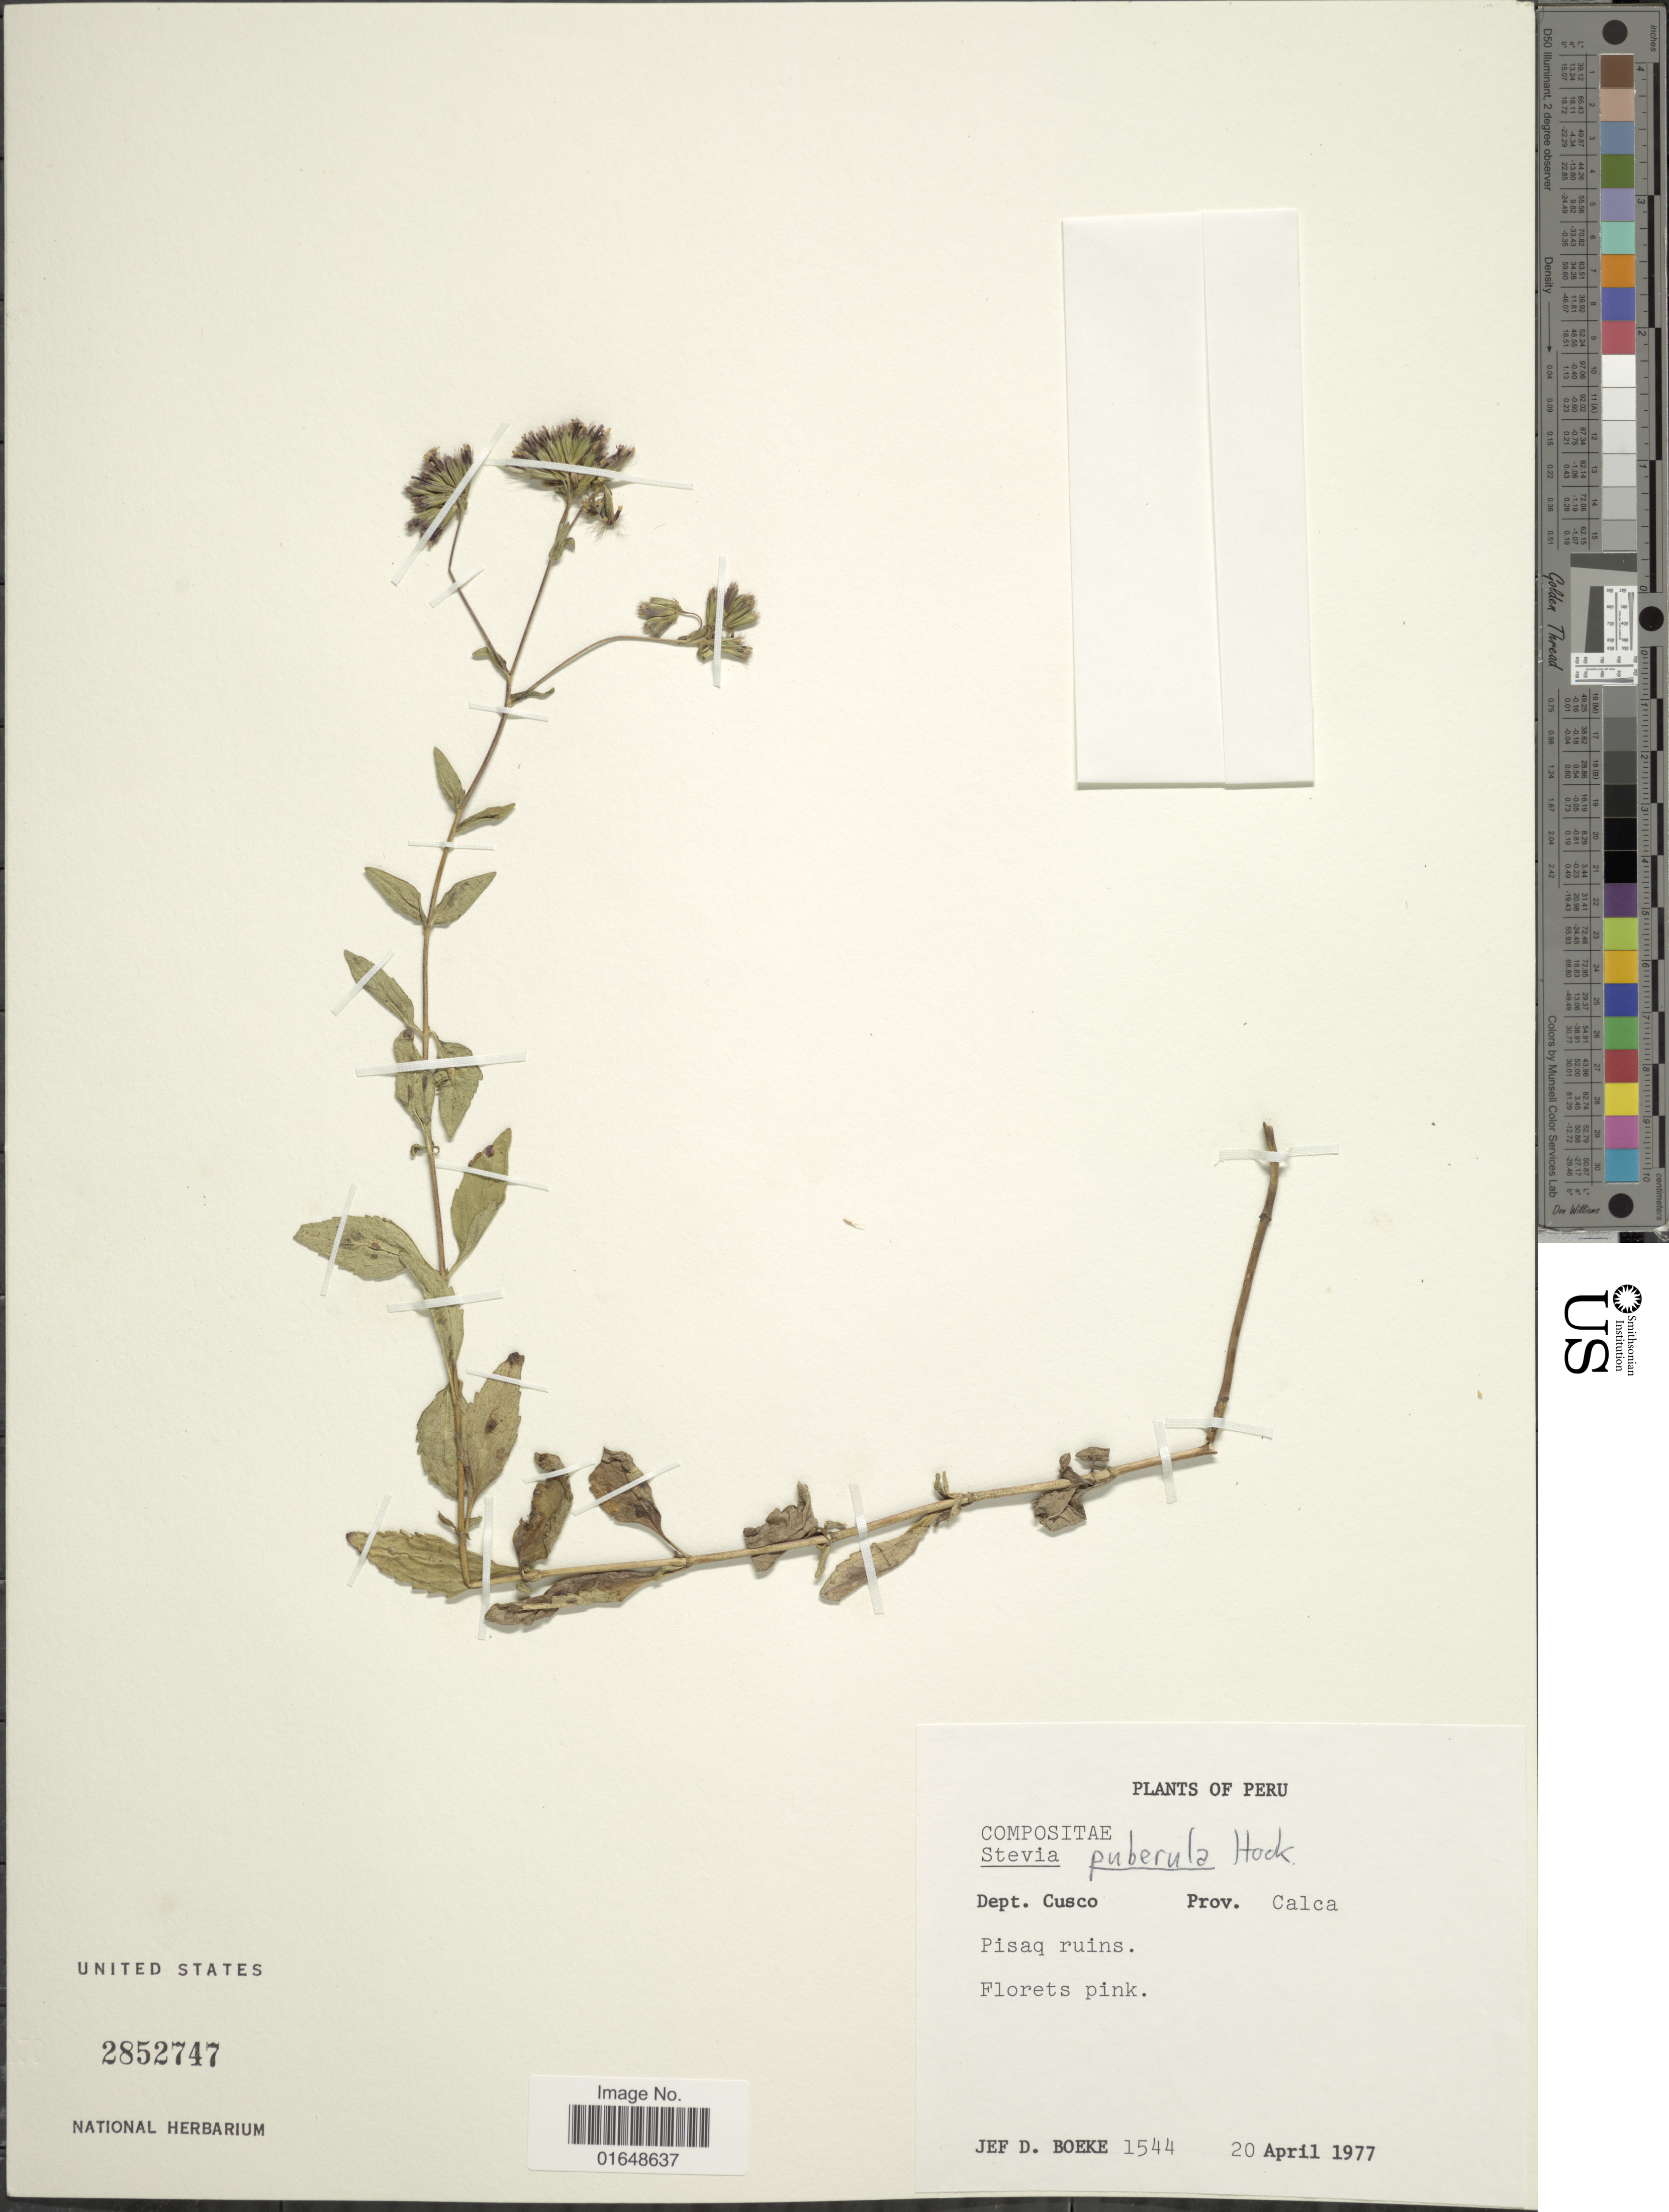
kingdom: Plantae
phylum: Tracheophyta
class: Magnoliopsida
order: Asterales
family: Asteraceae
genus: Stevia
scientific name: Stevia puberula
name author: Hook.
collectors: J. D. Boeke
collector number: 1544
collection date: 1977-04-20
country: Peru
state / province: Cusco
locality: Dept. Cusco. Prov. Calca. Pisaq ruins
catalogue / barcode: US 2852747